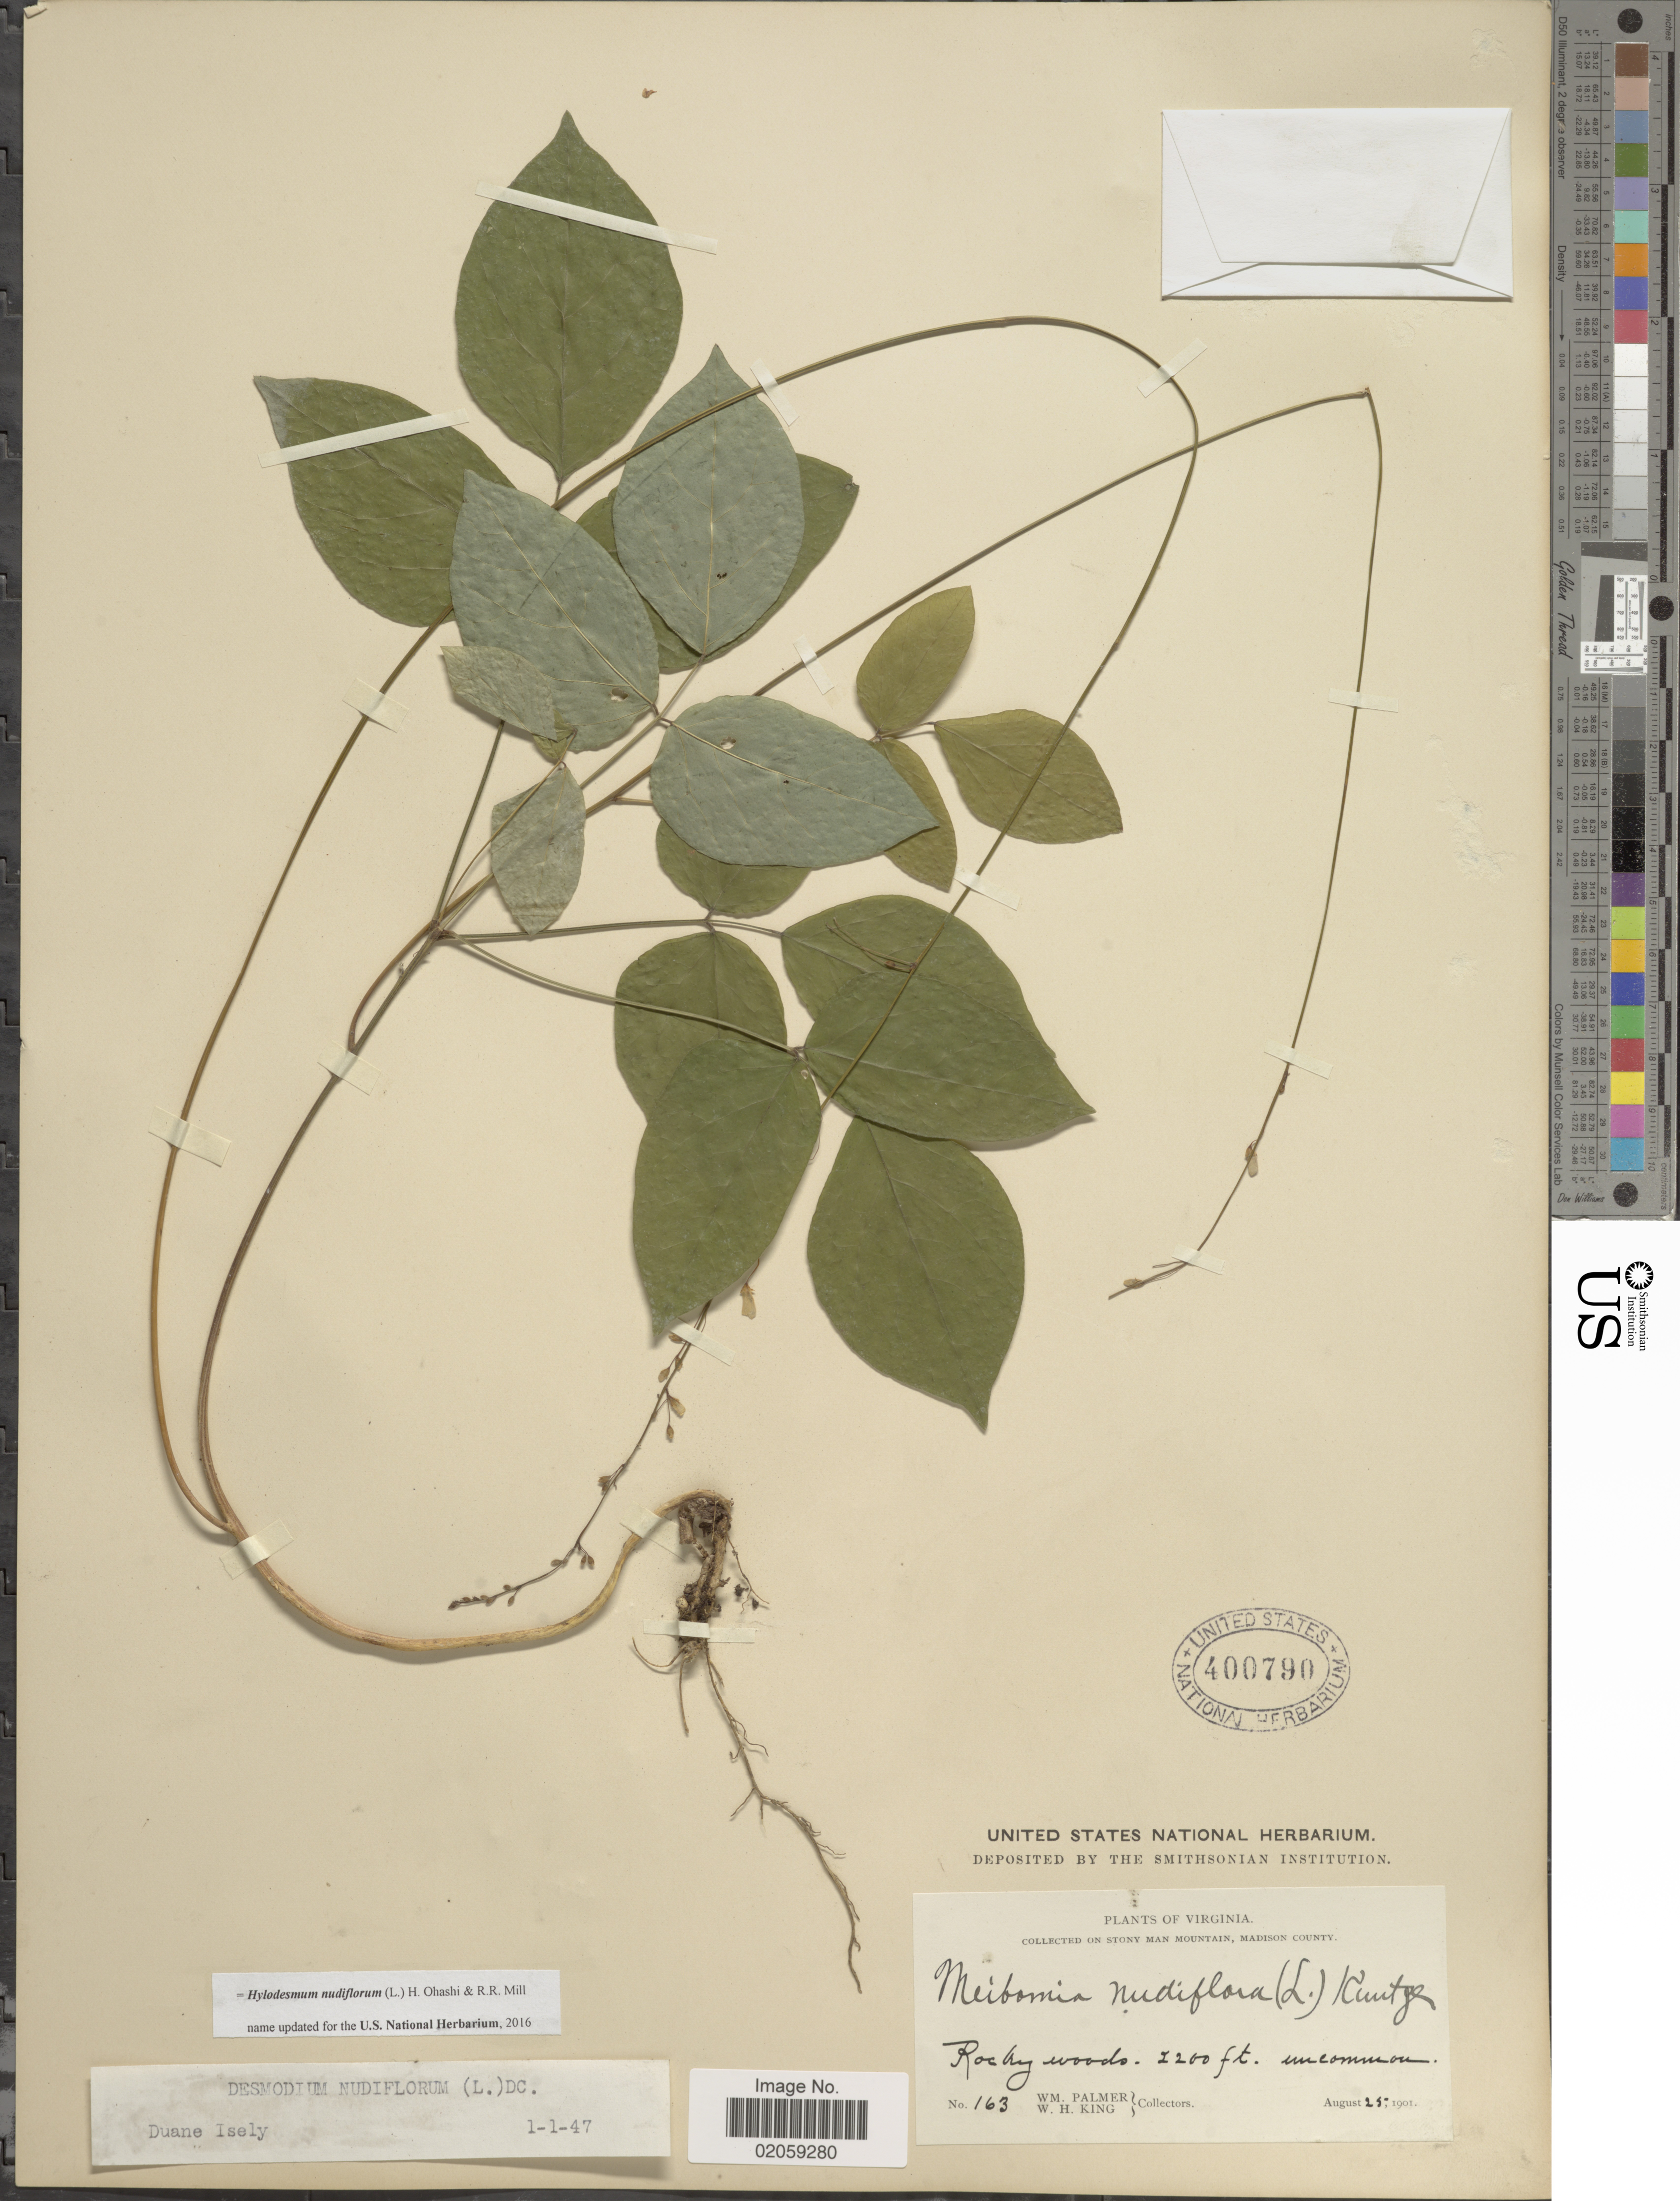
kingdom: Plantae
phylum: Tracheophyta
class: Magnoliopsida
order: Fabales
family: Fabaceae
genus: Hylodesmum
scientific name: Hylodesmum nudiflorum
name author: (L.) H. Ohashi & R.R. Mill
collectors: W. Palmer & W. H. King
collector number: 163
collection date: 1901-08-25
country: United States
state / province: Virginia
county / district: Madison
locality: Stony Man Mountain, Madison County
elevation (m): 671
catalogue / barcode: US 400790